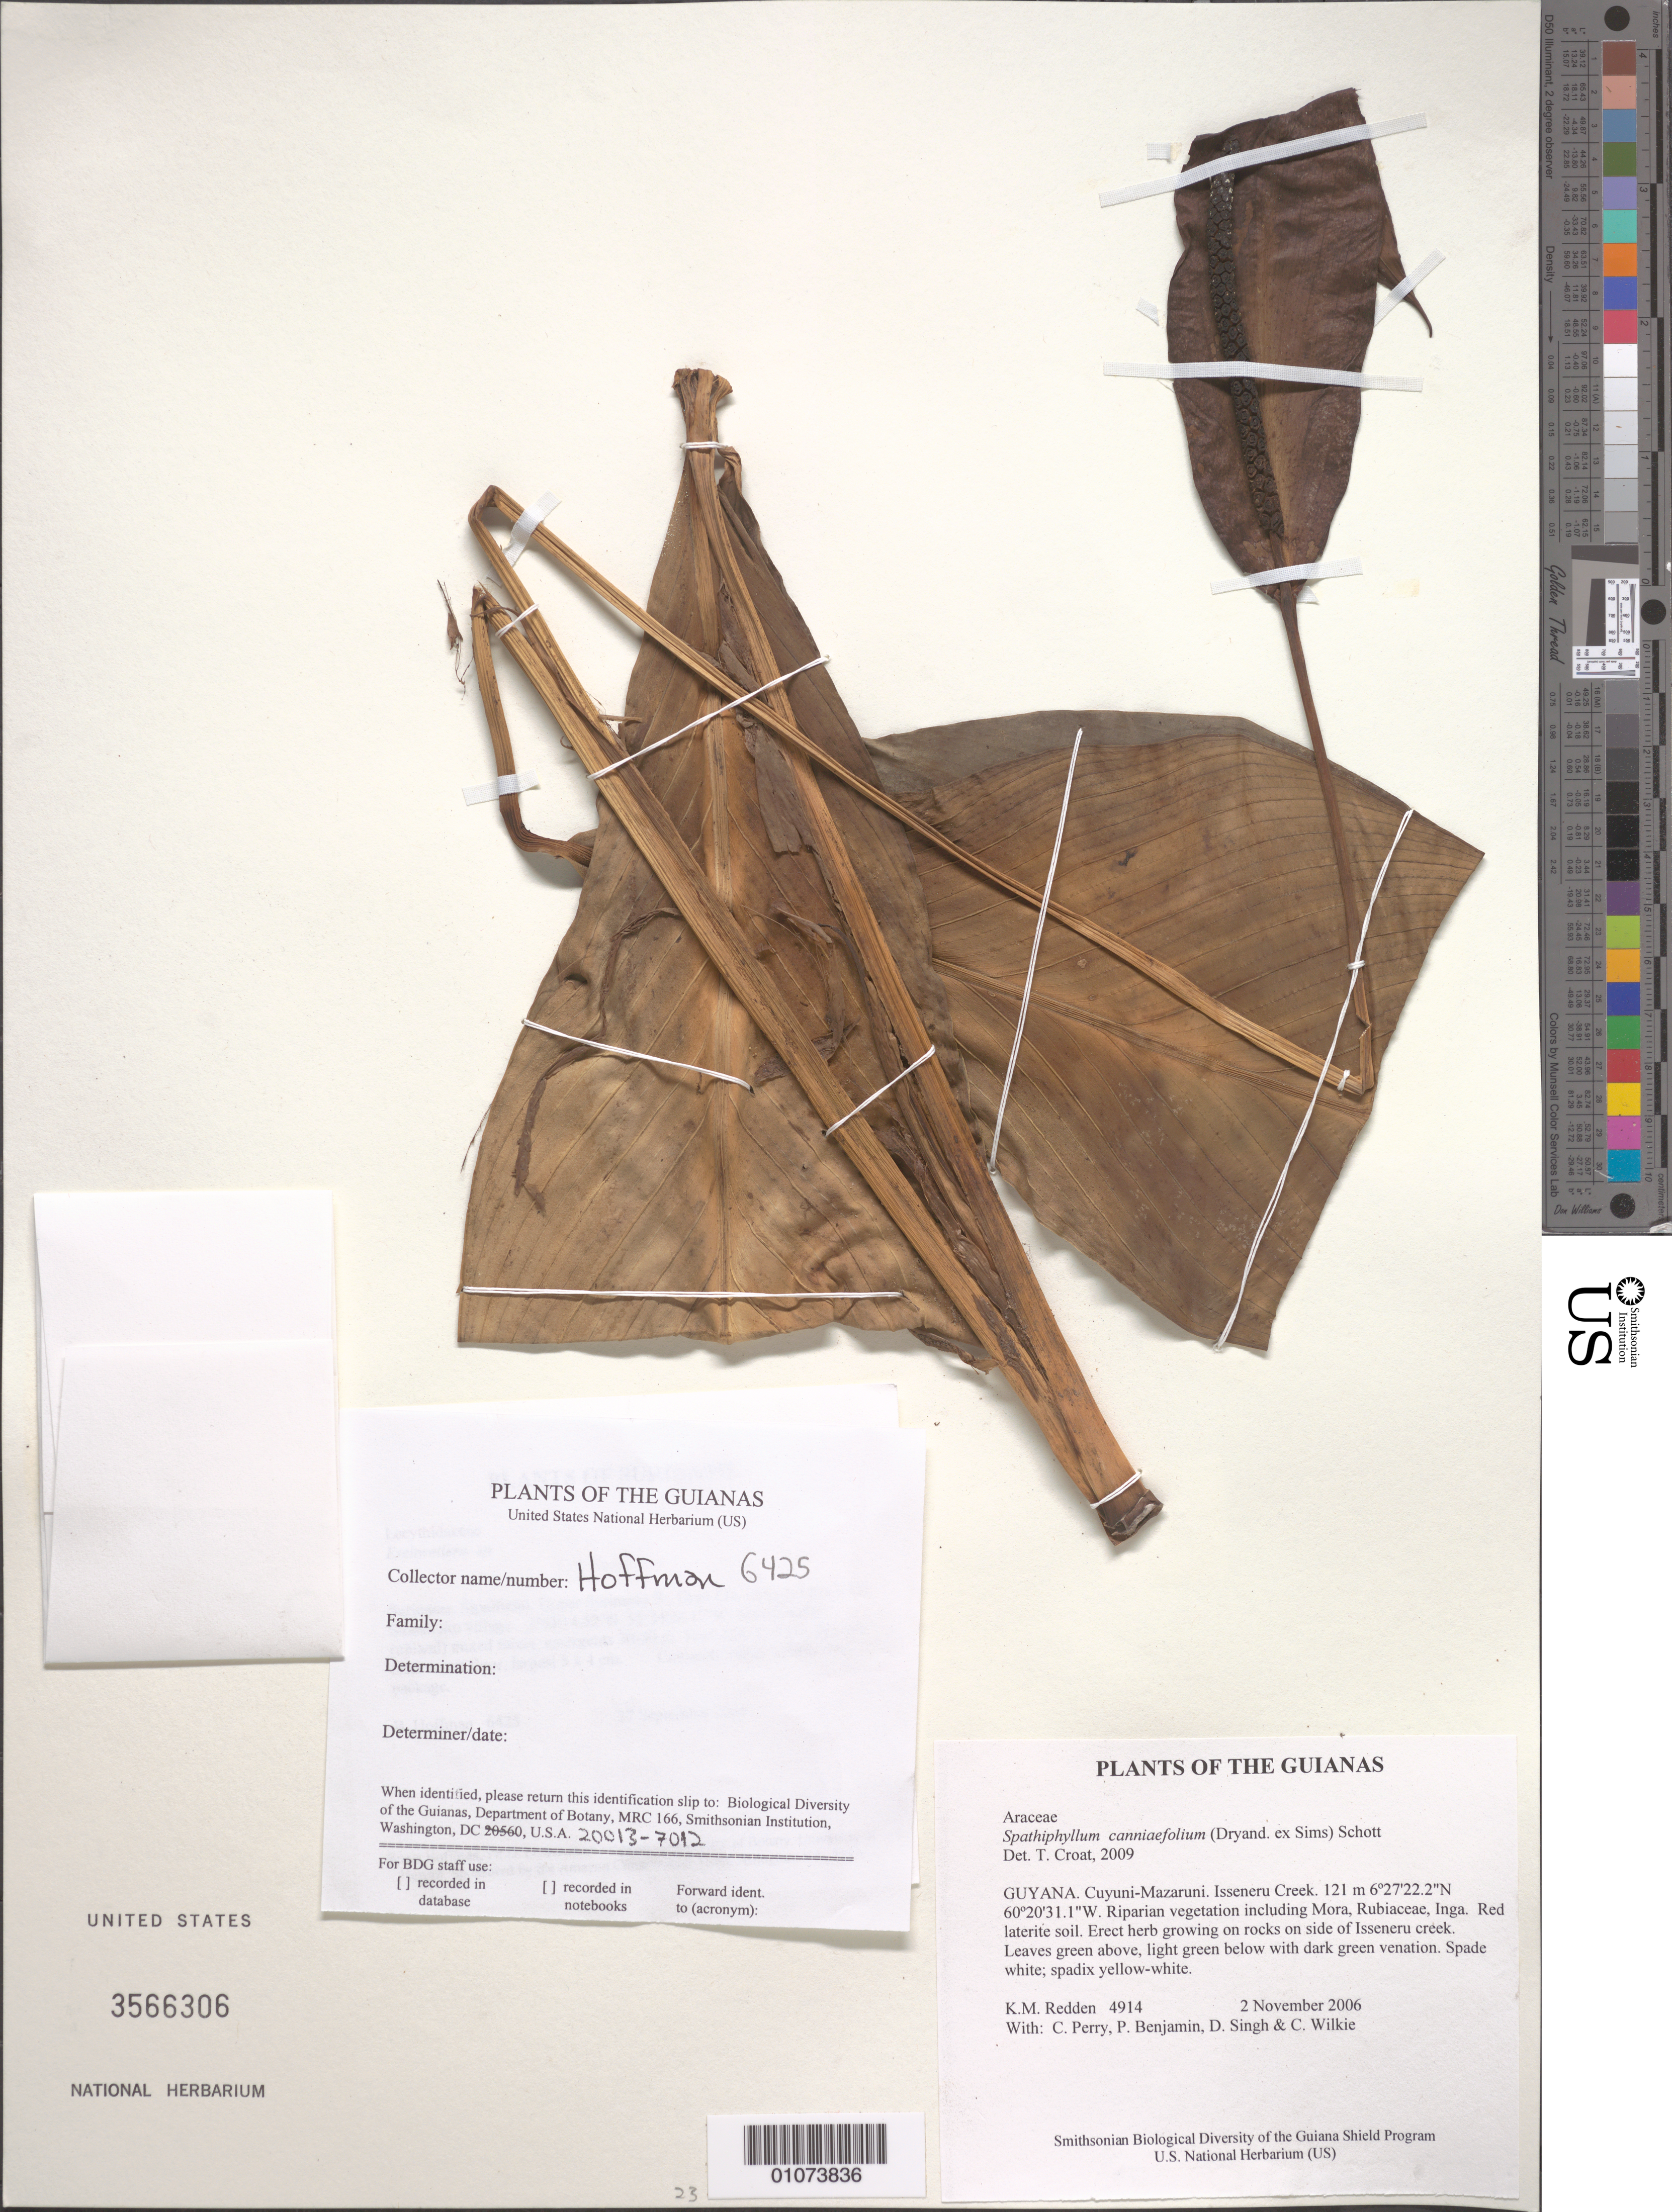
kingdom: Plantae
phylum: Tracheophyta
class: Liliopsida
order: Alismatales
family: Araceae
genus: Spathiphyllum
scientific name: Spathiphyllum cannifolium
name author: (Dryand. ex Sims) Schott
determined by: Croat, Thomas B., Missouri Botanical Garden (MO)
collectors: K. M. Redden, C. Perry, P. Benjamin, D. Singh & C. Wilkie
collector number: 4914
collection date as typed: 2 November 2006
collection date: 2006-11-02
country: Guyana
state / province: Cuyuni-Mazaruni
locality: Isseneru Creek.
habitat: Riparian vegetation including Mora, Rubiaceae, Inga. Red laterite soil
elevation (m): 121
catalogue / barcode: US 3566306